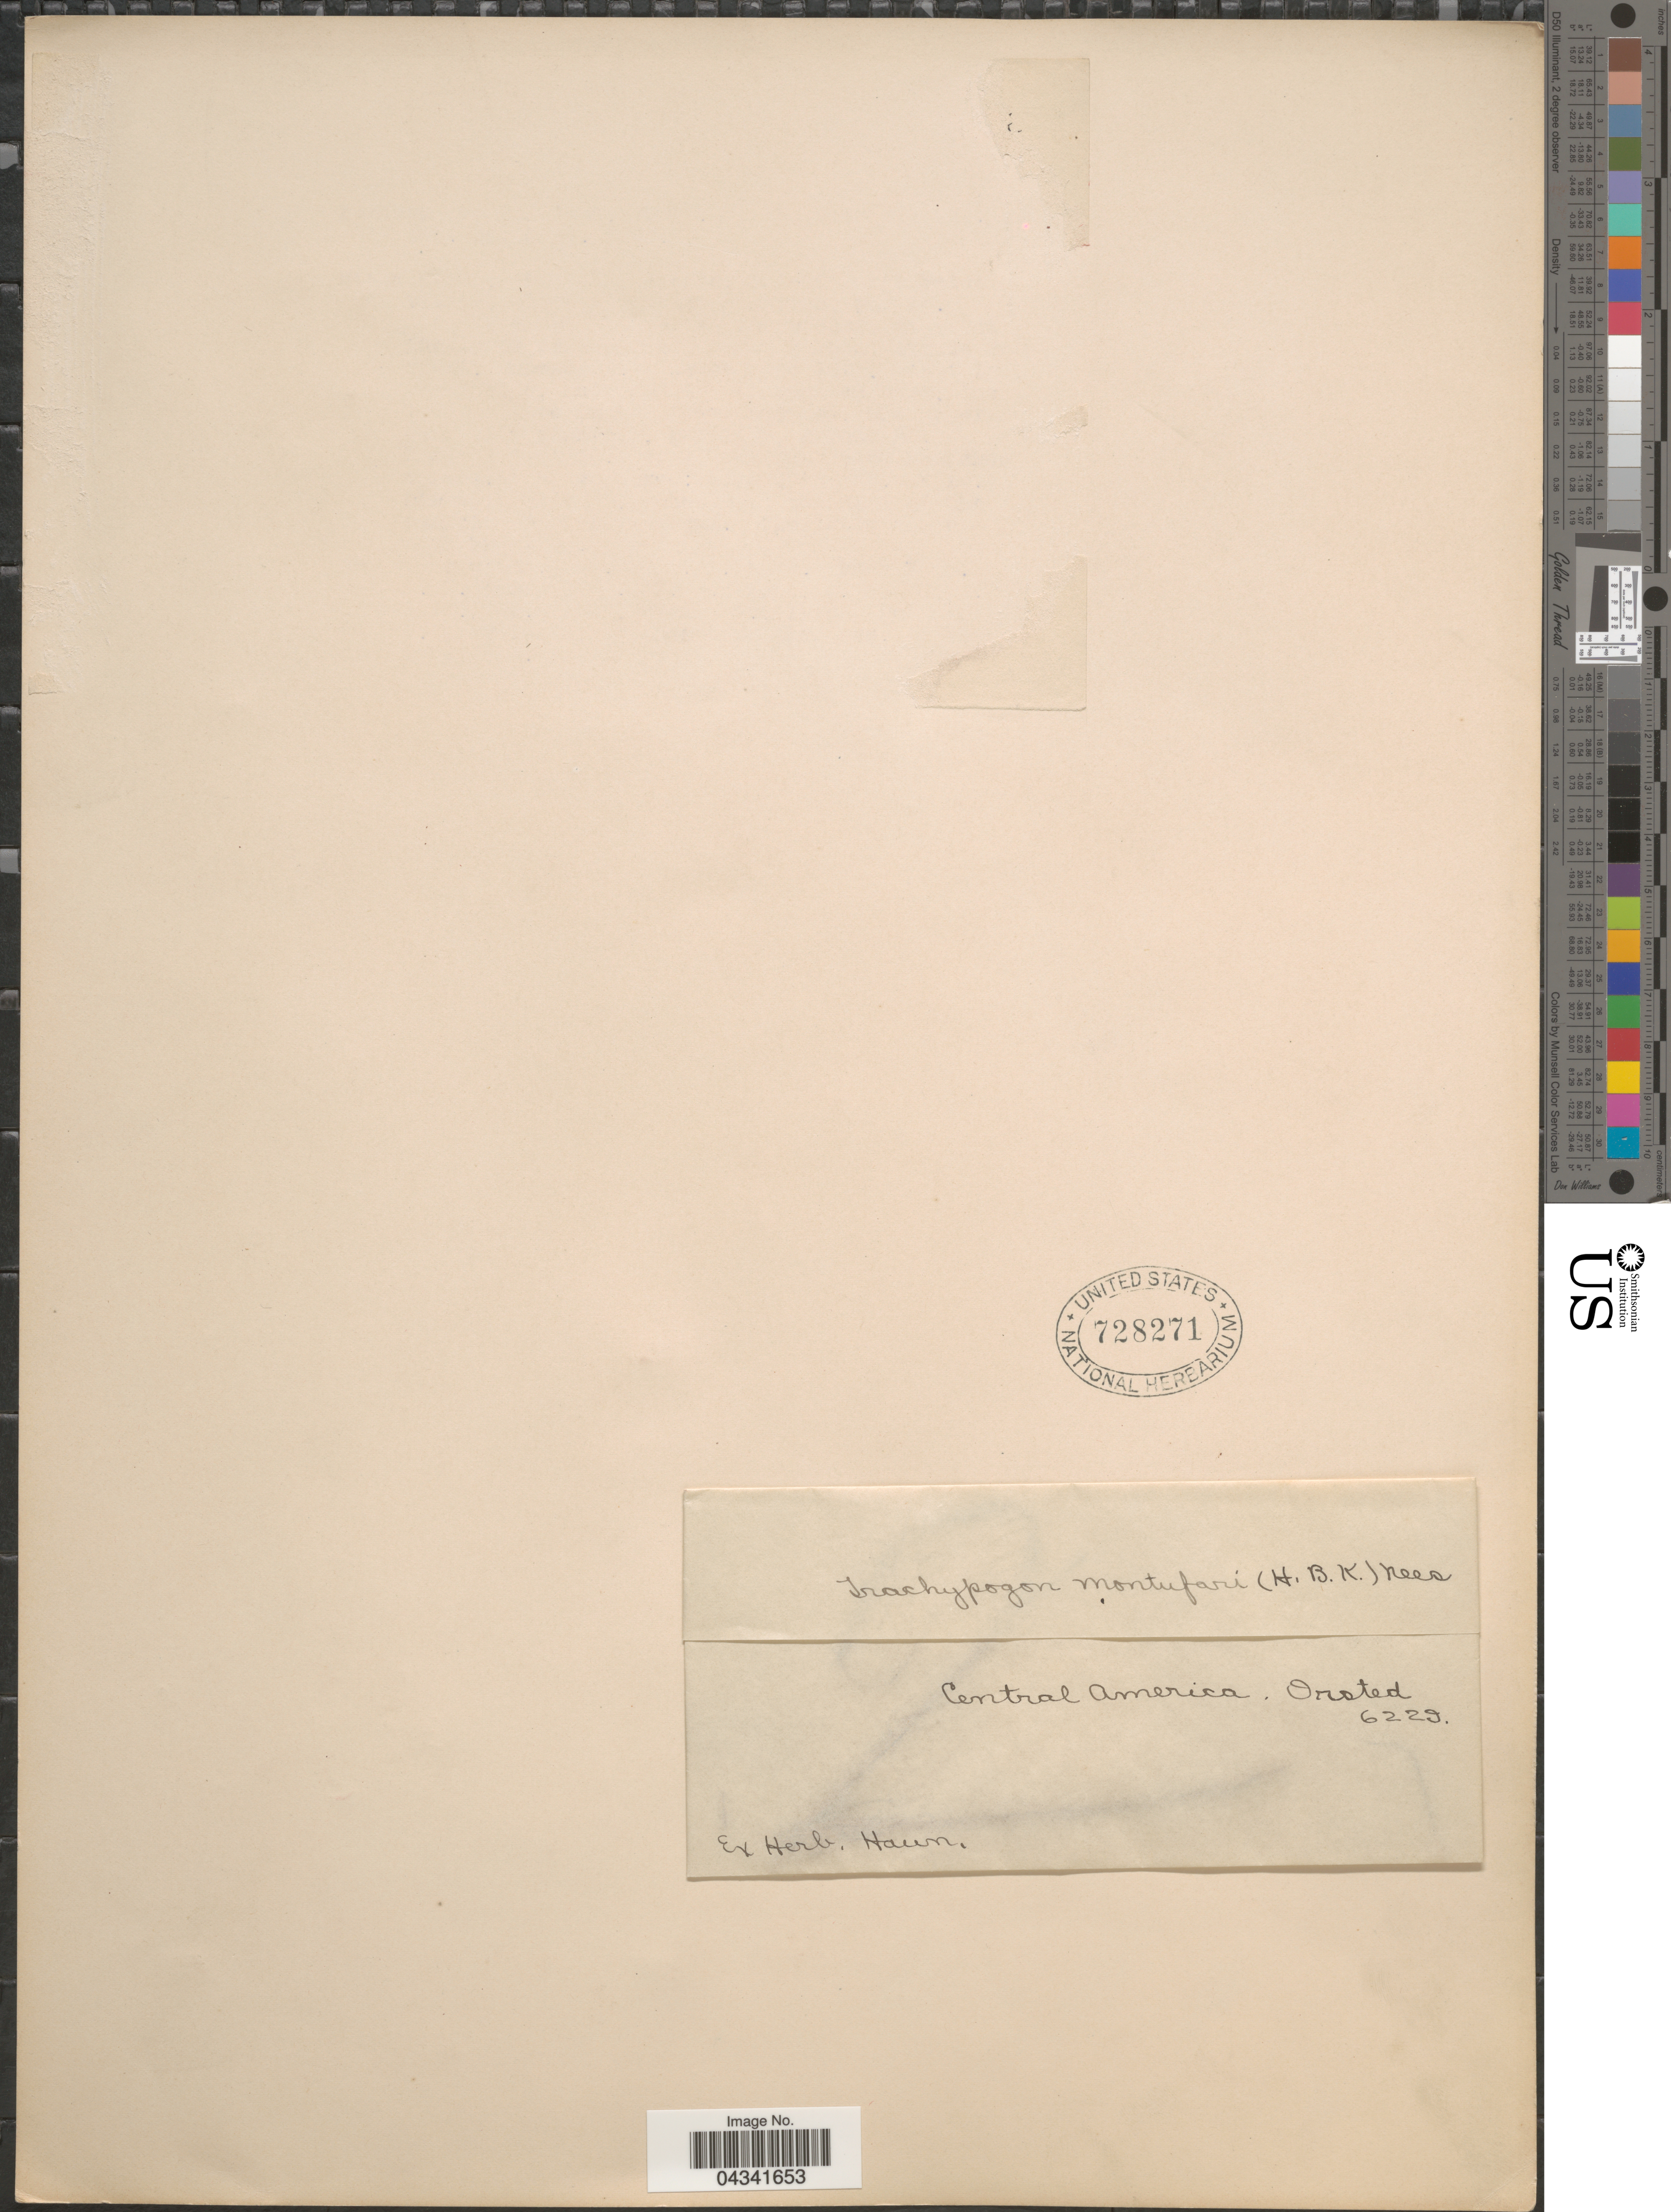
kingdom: Plantae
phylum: Tracheophyta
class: Liliopsida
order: Poales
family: Poaceae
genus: Trachypogon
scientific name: Trachypogon spicatus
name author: (L. f.) Kuntze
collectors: Ørsted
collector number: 6229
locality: Central America.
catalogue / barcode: US 728271